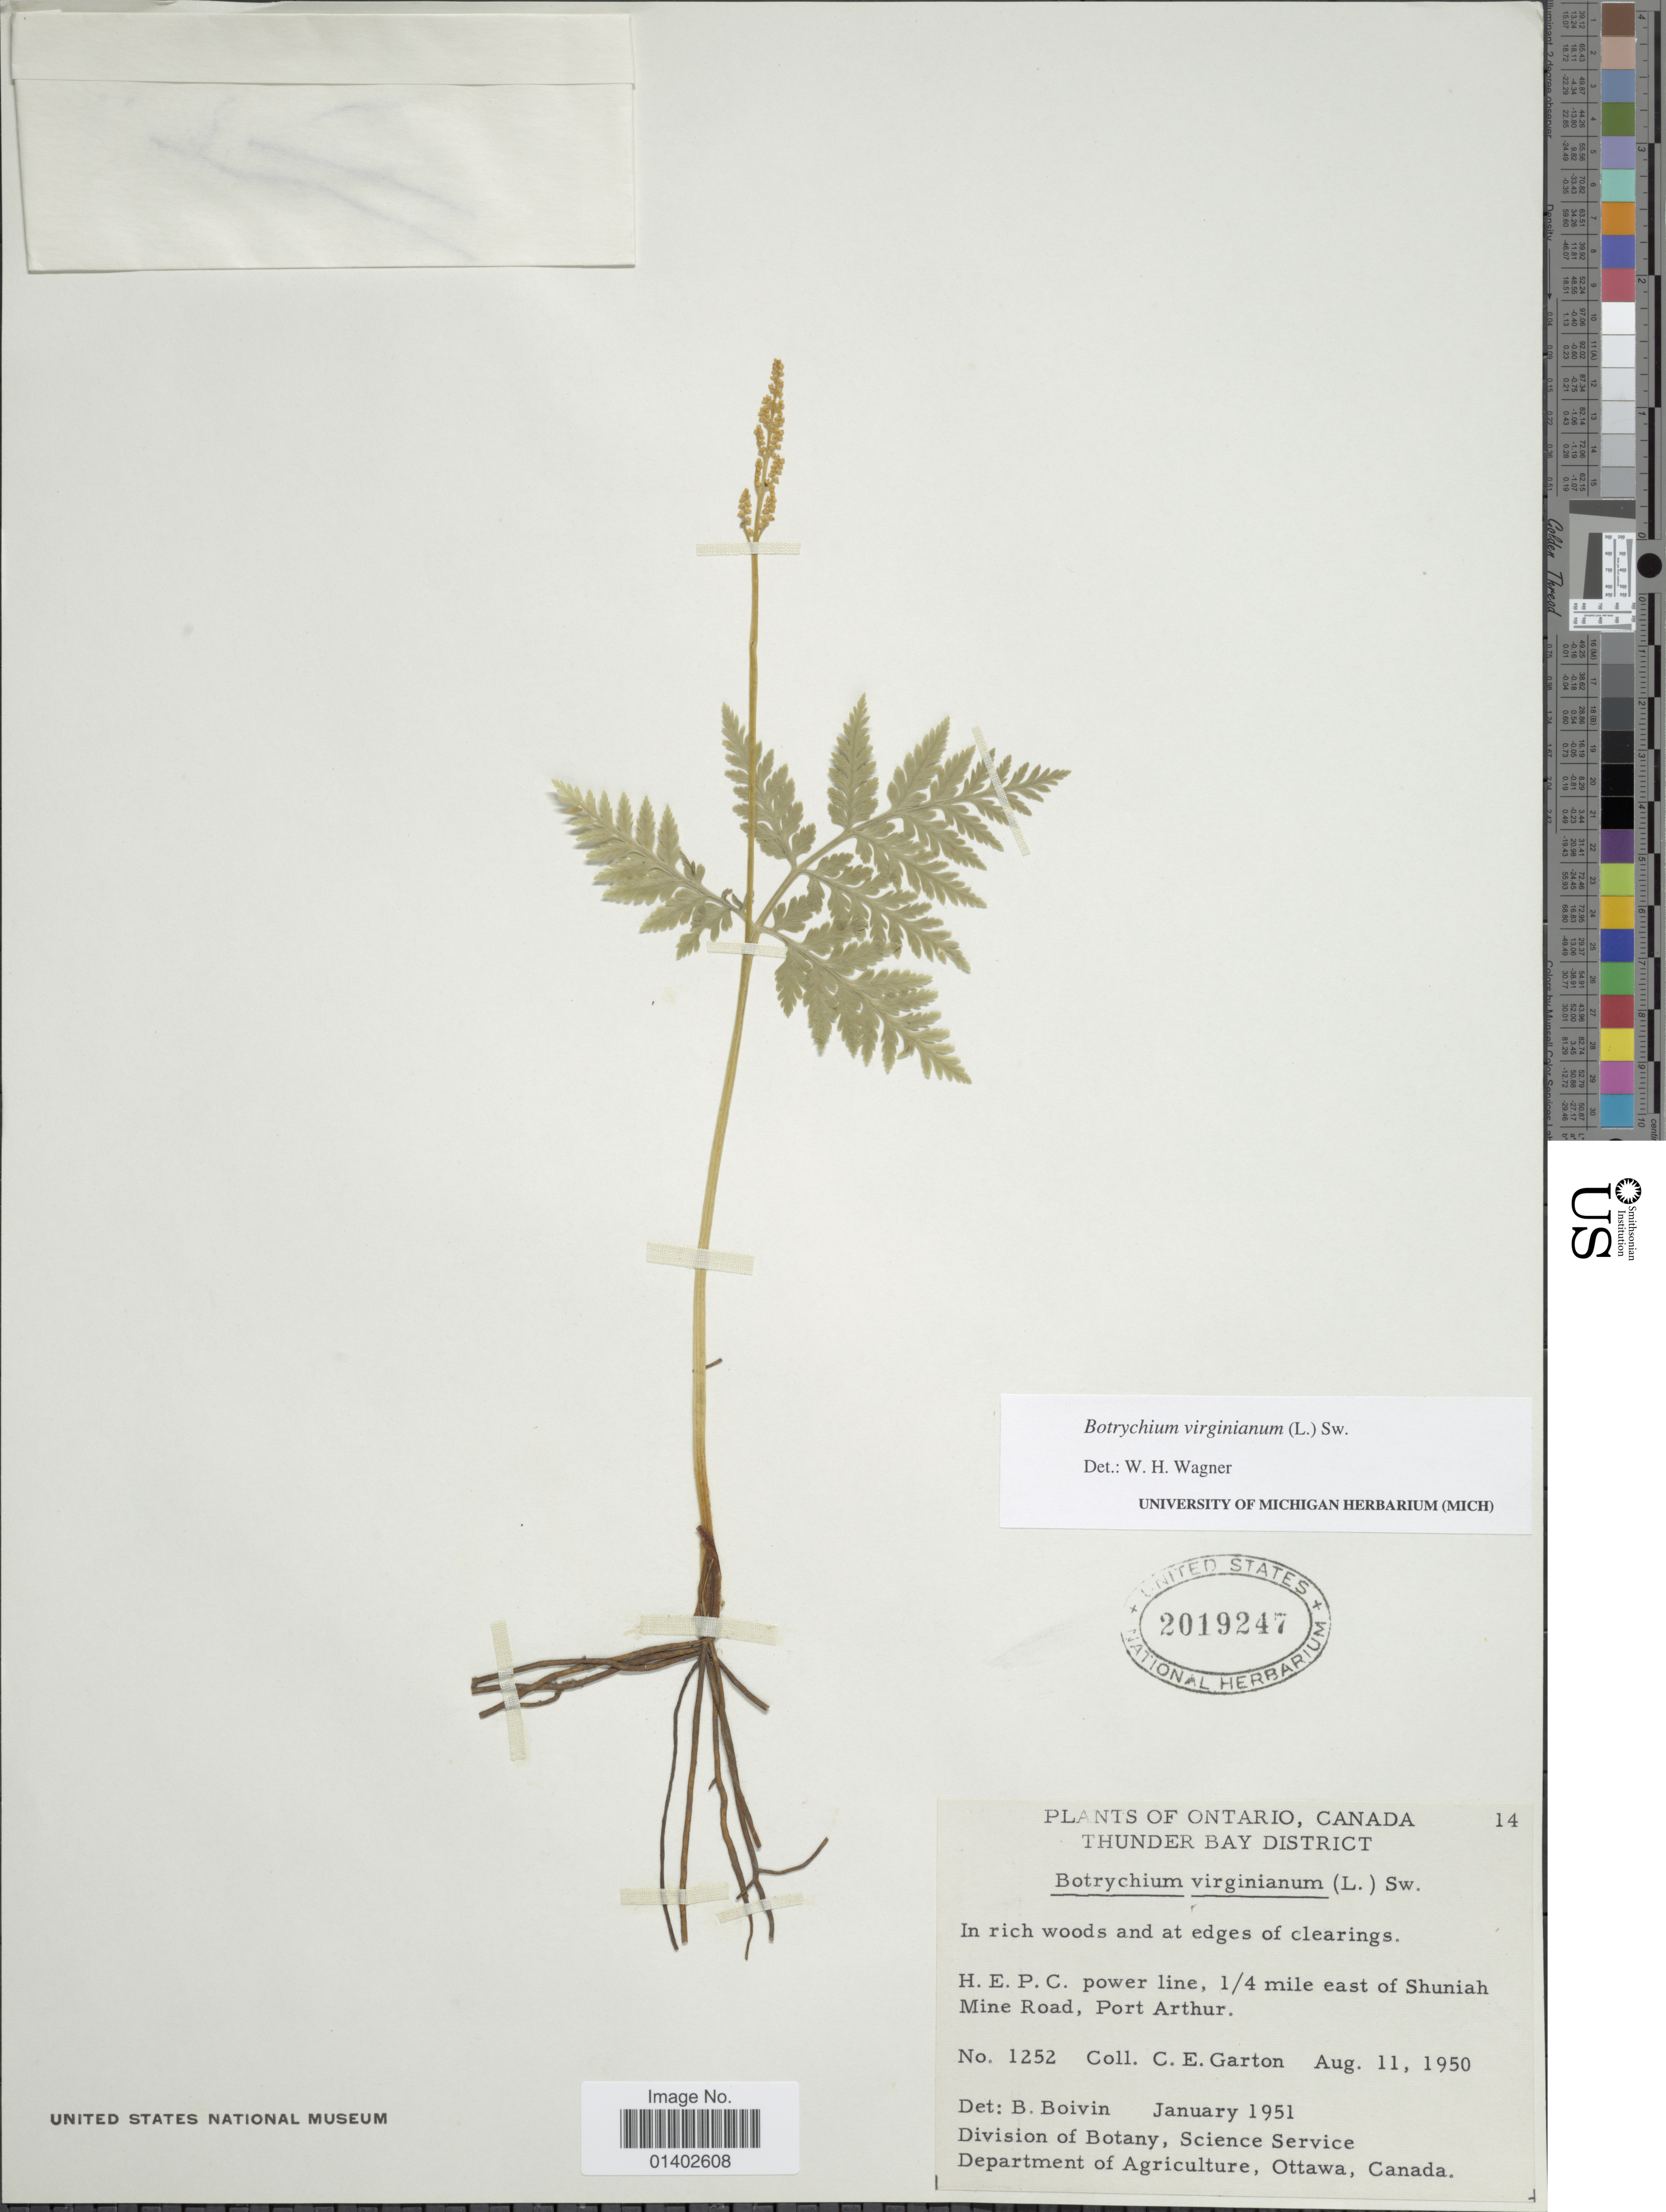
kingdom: Plantae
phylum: Tracheophyta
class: Polypodiopsida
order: Ophioglossales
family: Ophioglossaceae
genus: Botrychium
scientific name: Botrychium virginianum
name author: (L.) Sw.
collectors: C. E. Garton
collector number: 1252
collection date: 1950-08-11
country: Canada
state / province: Ontario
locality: Thunder Bay District, H.E.P.C. power line, ¼ mile east of Shuniah Mine Road, Port Arthur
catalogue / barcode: US 2019247